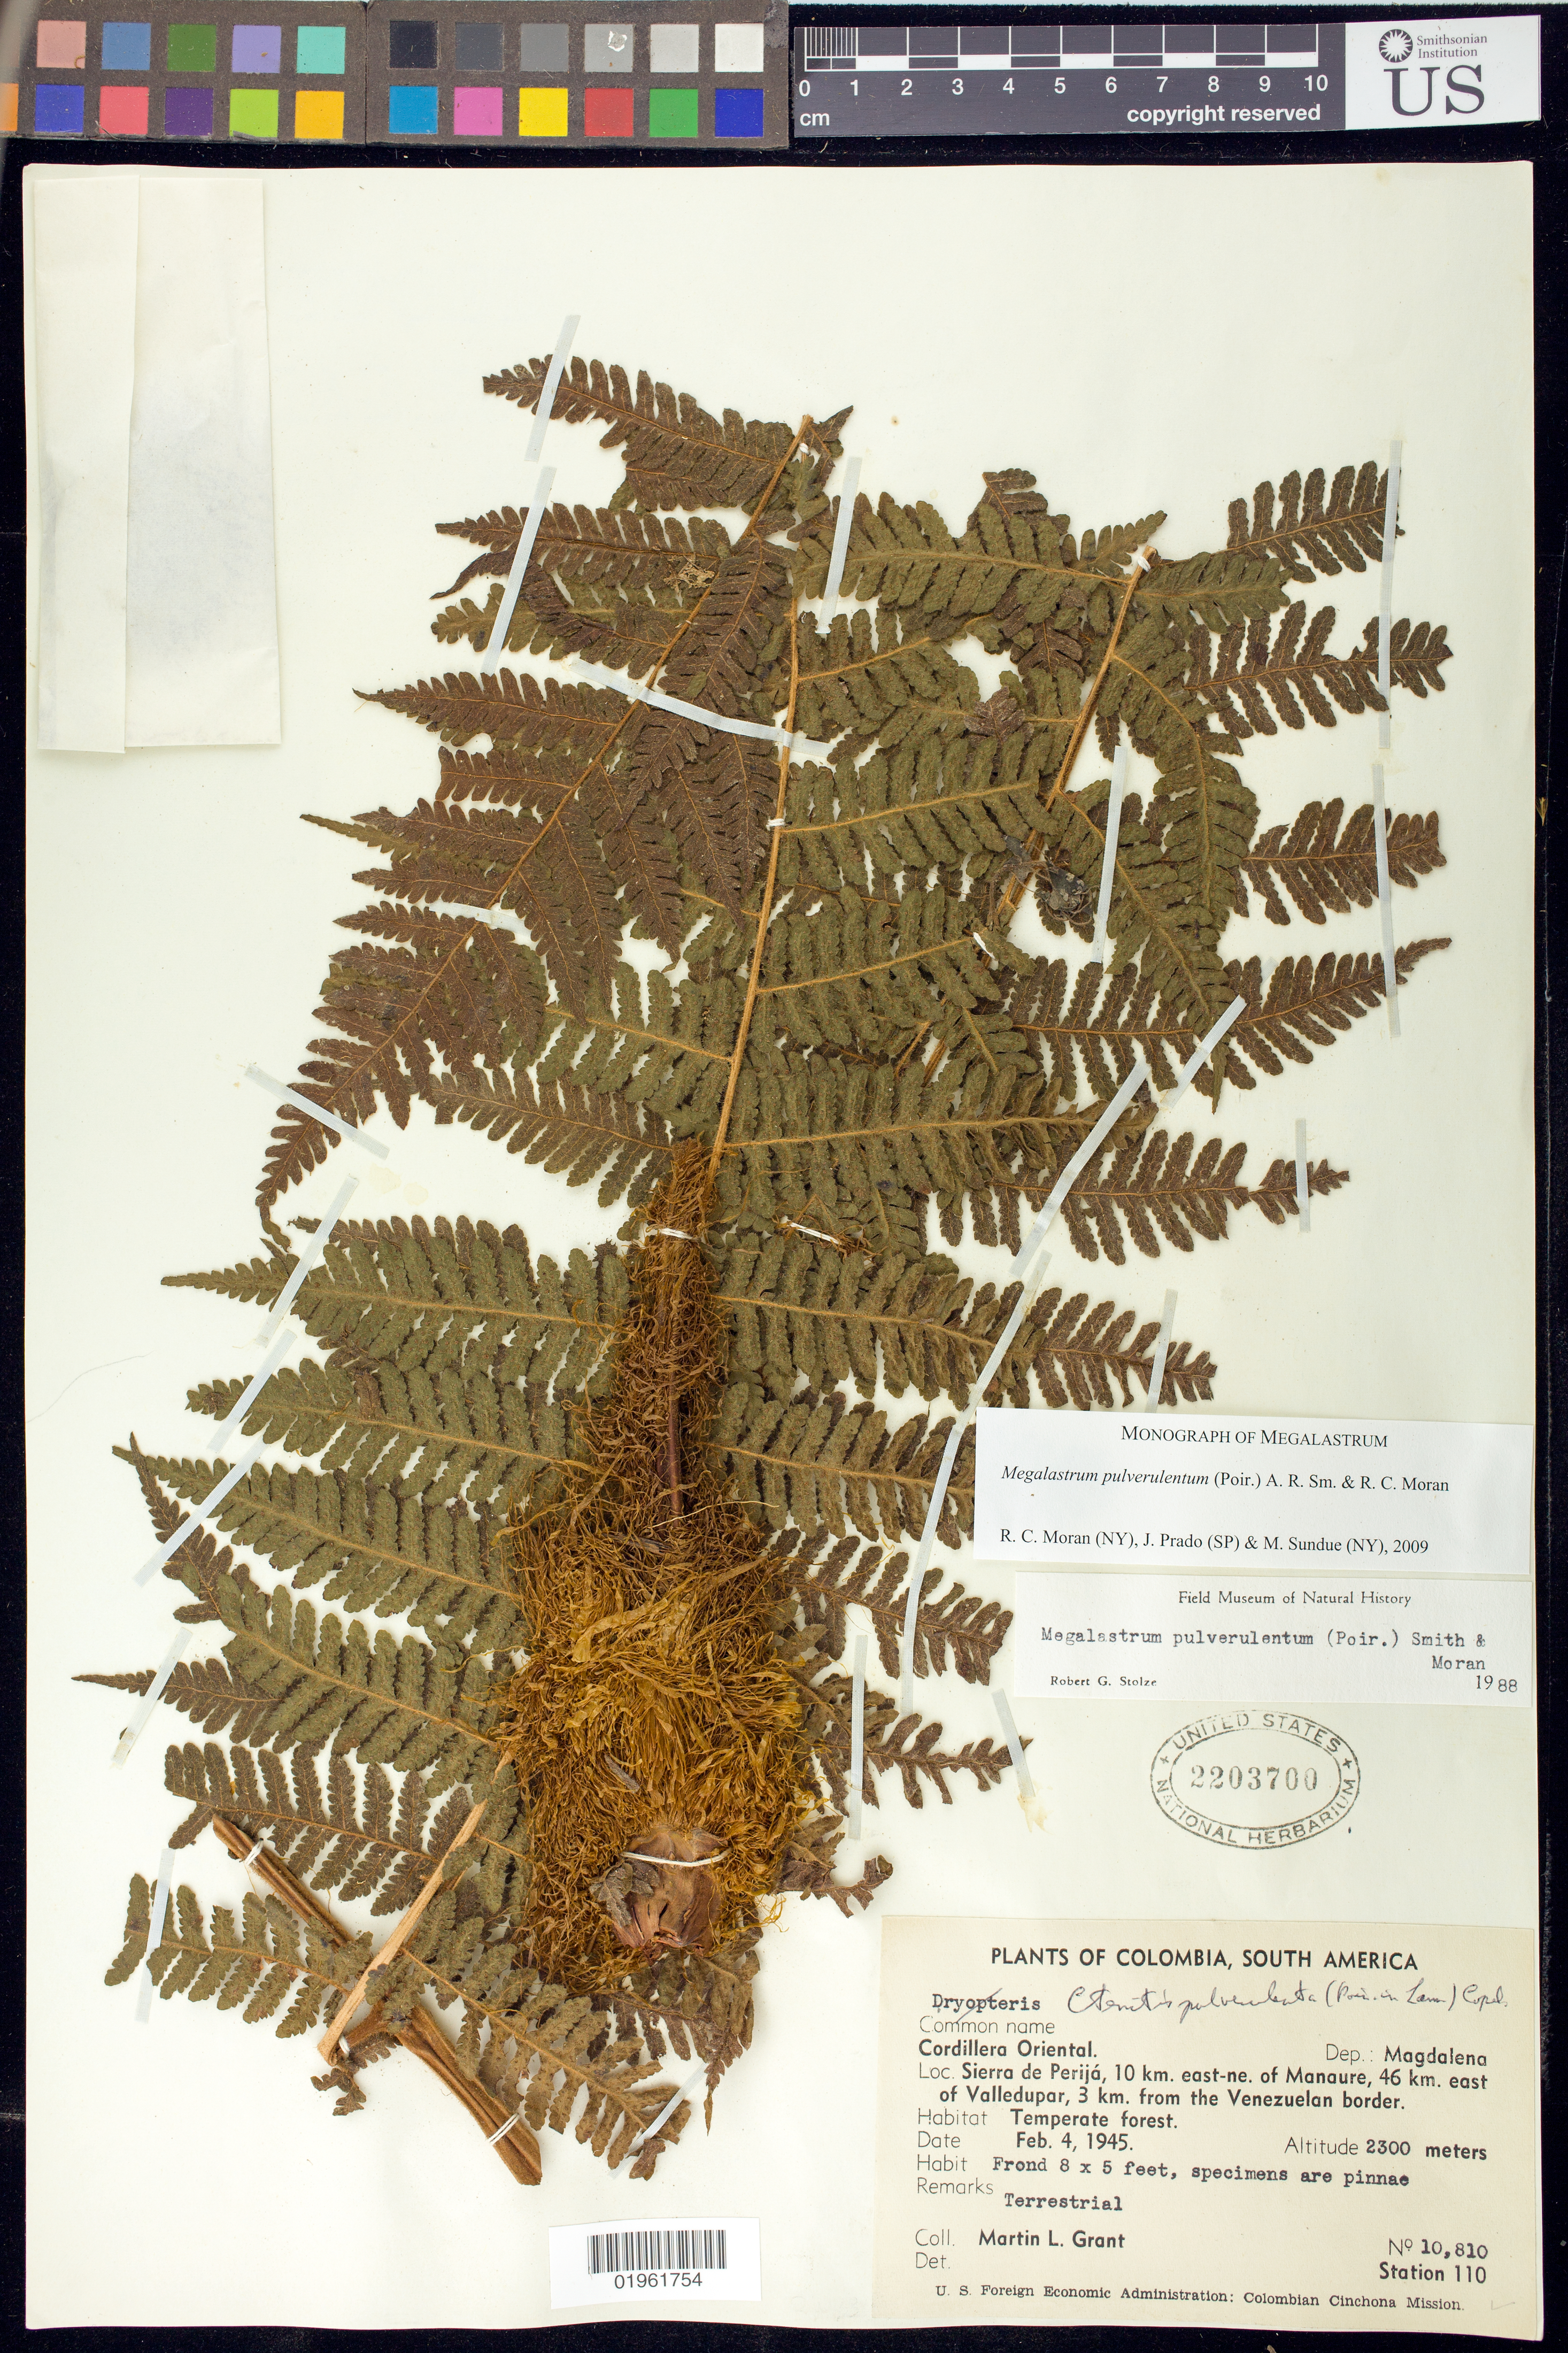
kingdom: Plantae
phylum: Tracheophyta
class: Polypodiopsida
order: Polypodiales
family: Dryopteridaceae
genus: Megalastrum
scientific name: Megalastrum pulverulentum var. heydei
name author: (C. Chr.) A.R. Sm. & R.C. Moran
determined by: Moran, R. C.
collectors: M. L. Grant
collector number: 10,810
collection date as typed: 04 Feb 1945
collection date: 1945-02-04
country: Colombia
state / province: Magdalena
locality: Cordillera Oriental, Sierra de Perija, 10 km ENE of Manaure, 46 km E of Valledupar, 3 km from the Venezuelan border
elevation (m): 2300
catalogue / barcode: US 2203700